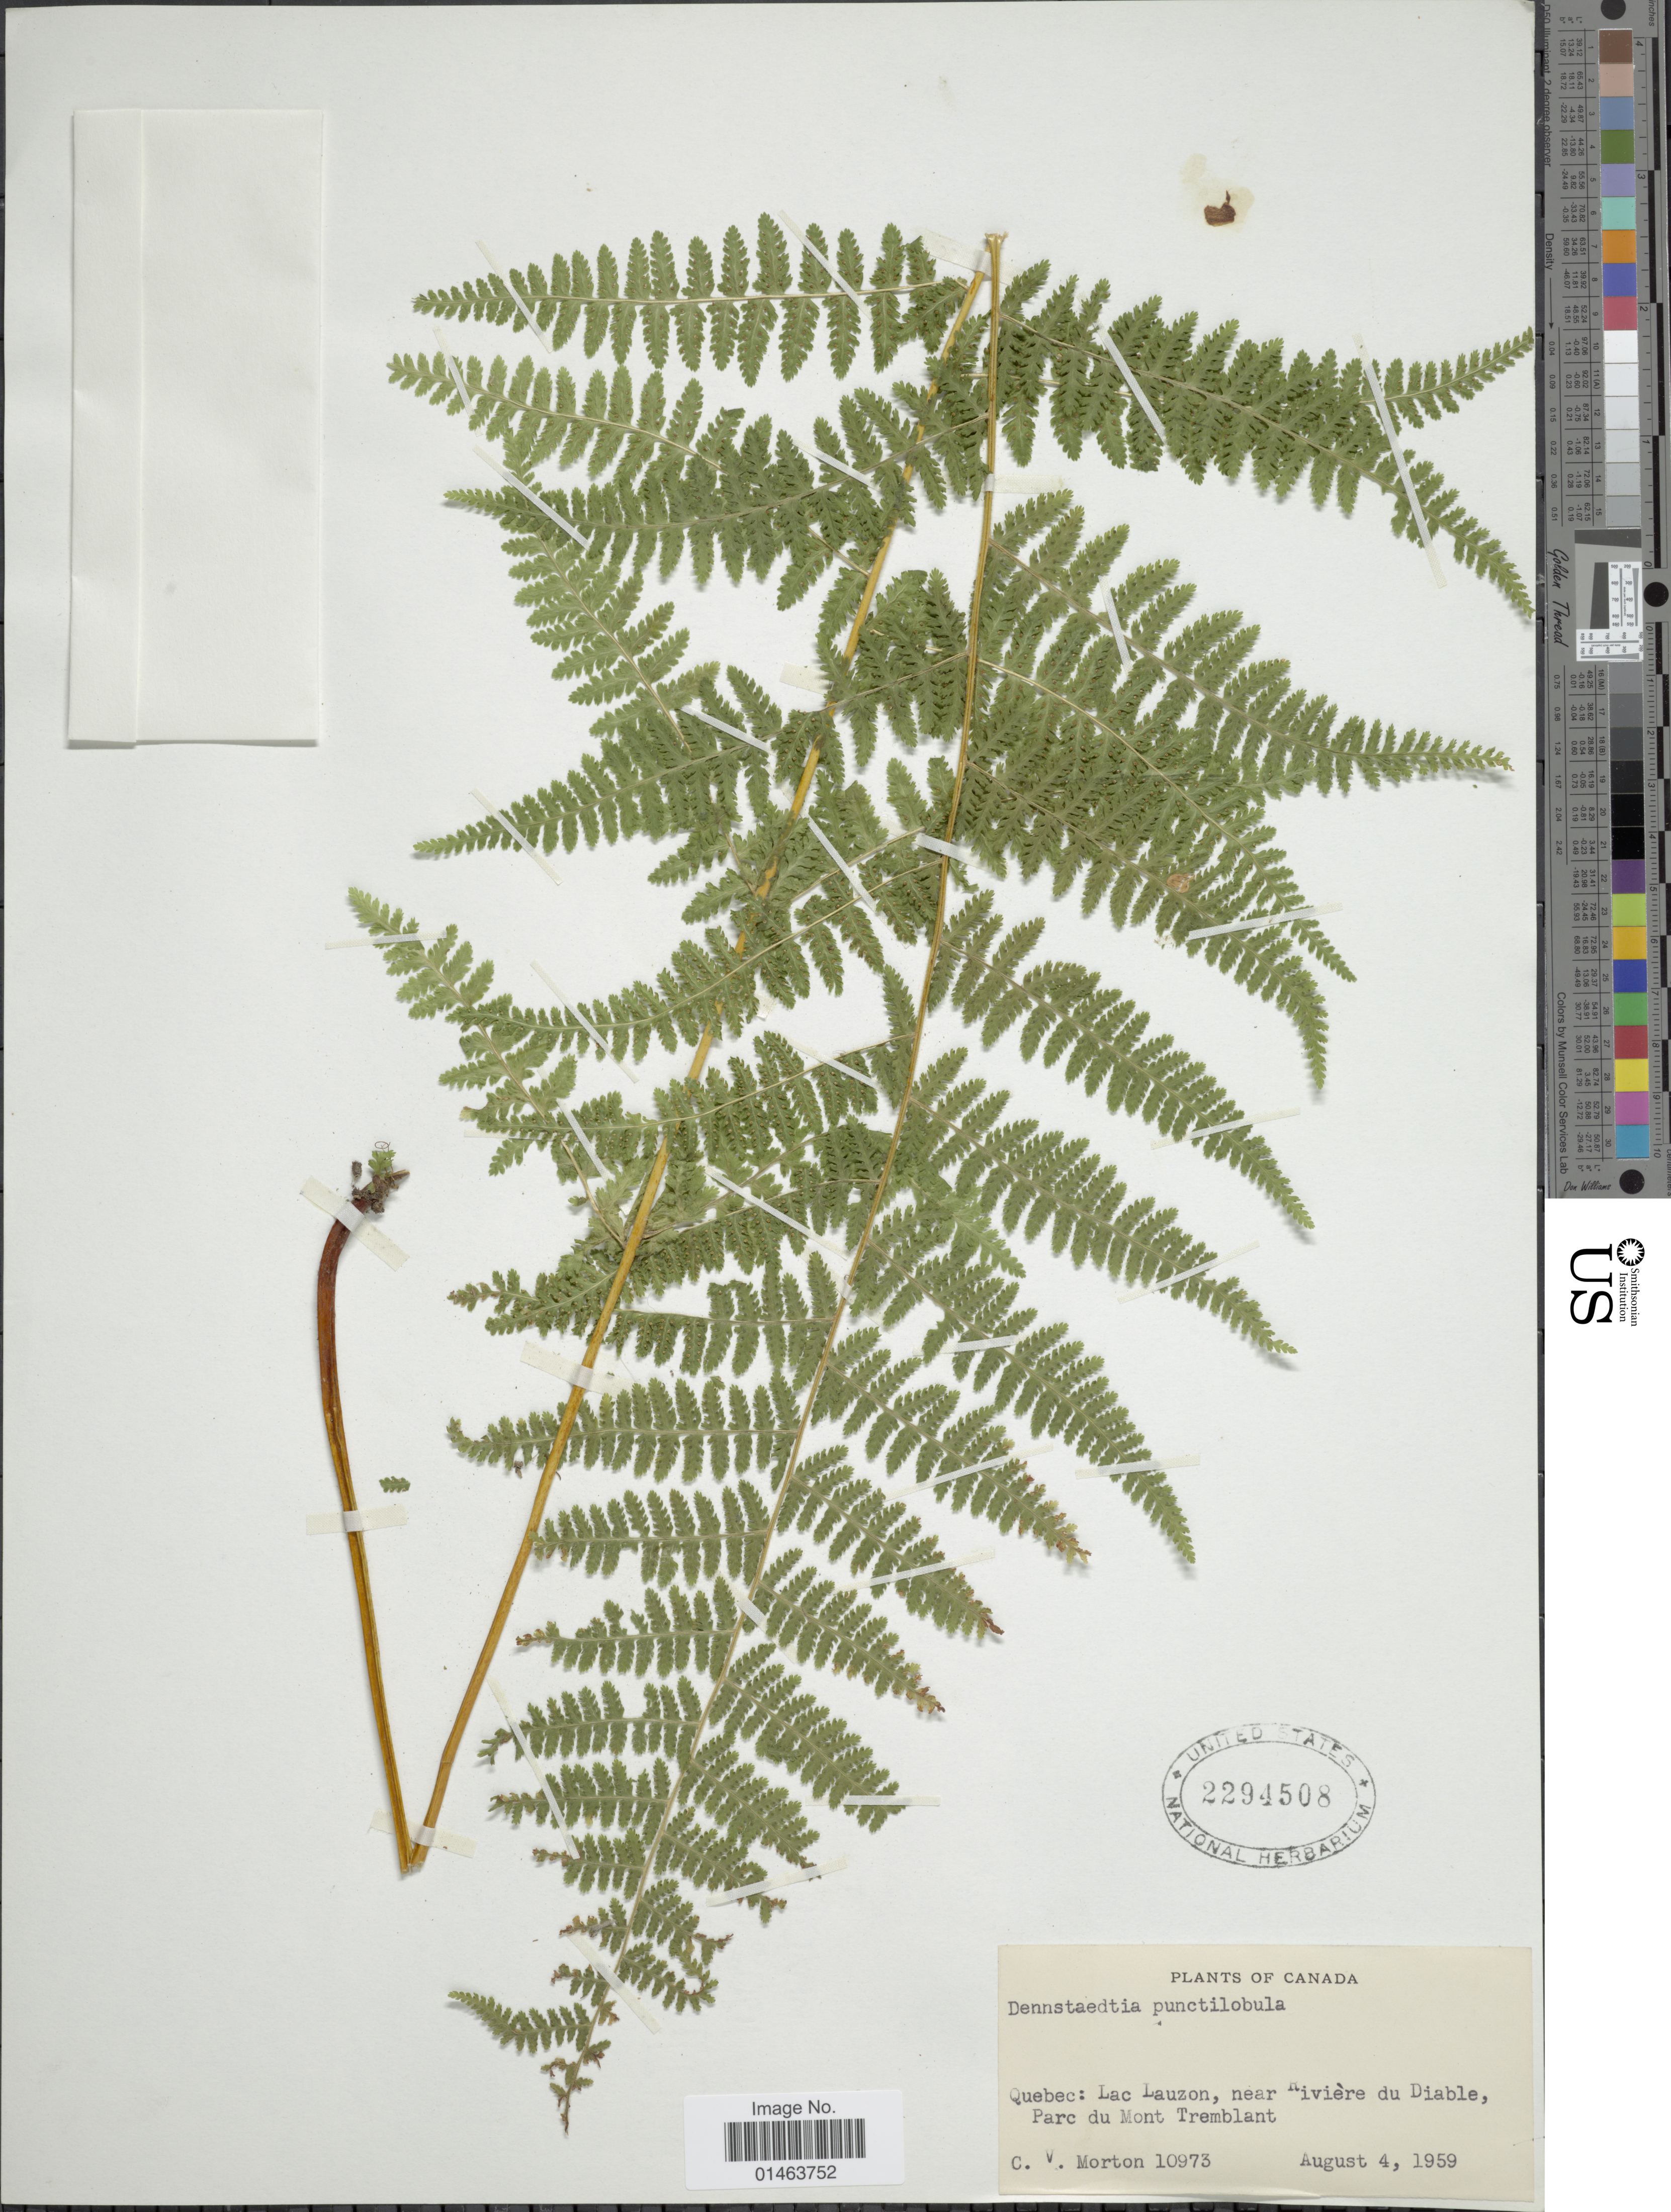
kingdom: Plantae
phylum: Tracheophyta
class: Polypodiopsida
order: Polypodiales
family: Dennstaedtiaceae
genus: Dennstaedtia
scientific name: Dennstaedtia punctilobula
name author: (Michx.) T. Moore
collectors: C. V. Morton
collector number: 10973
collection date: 1959-08-04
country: Canada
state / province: Quebec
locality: Canada, Quebec: Lac Lauzon, near Riviere du Diable, Parc du Mont Trembland.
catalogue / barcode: US 2294508